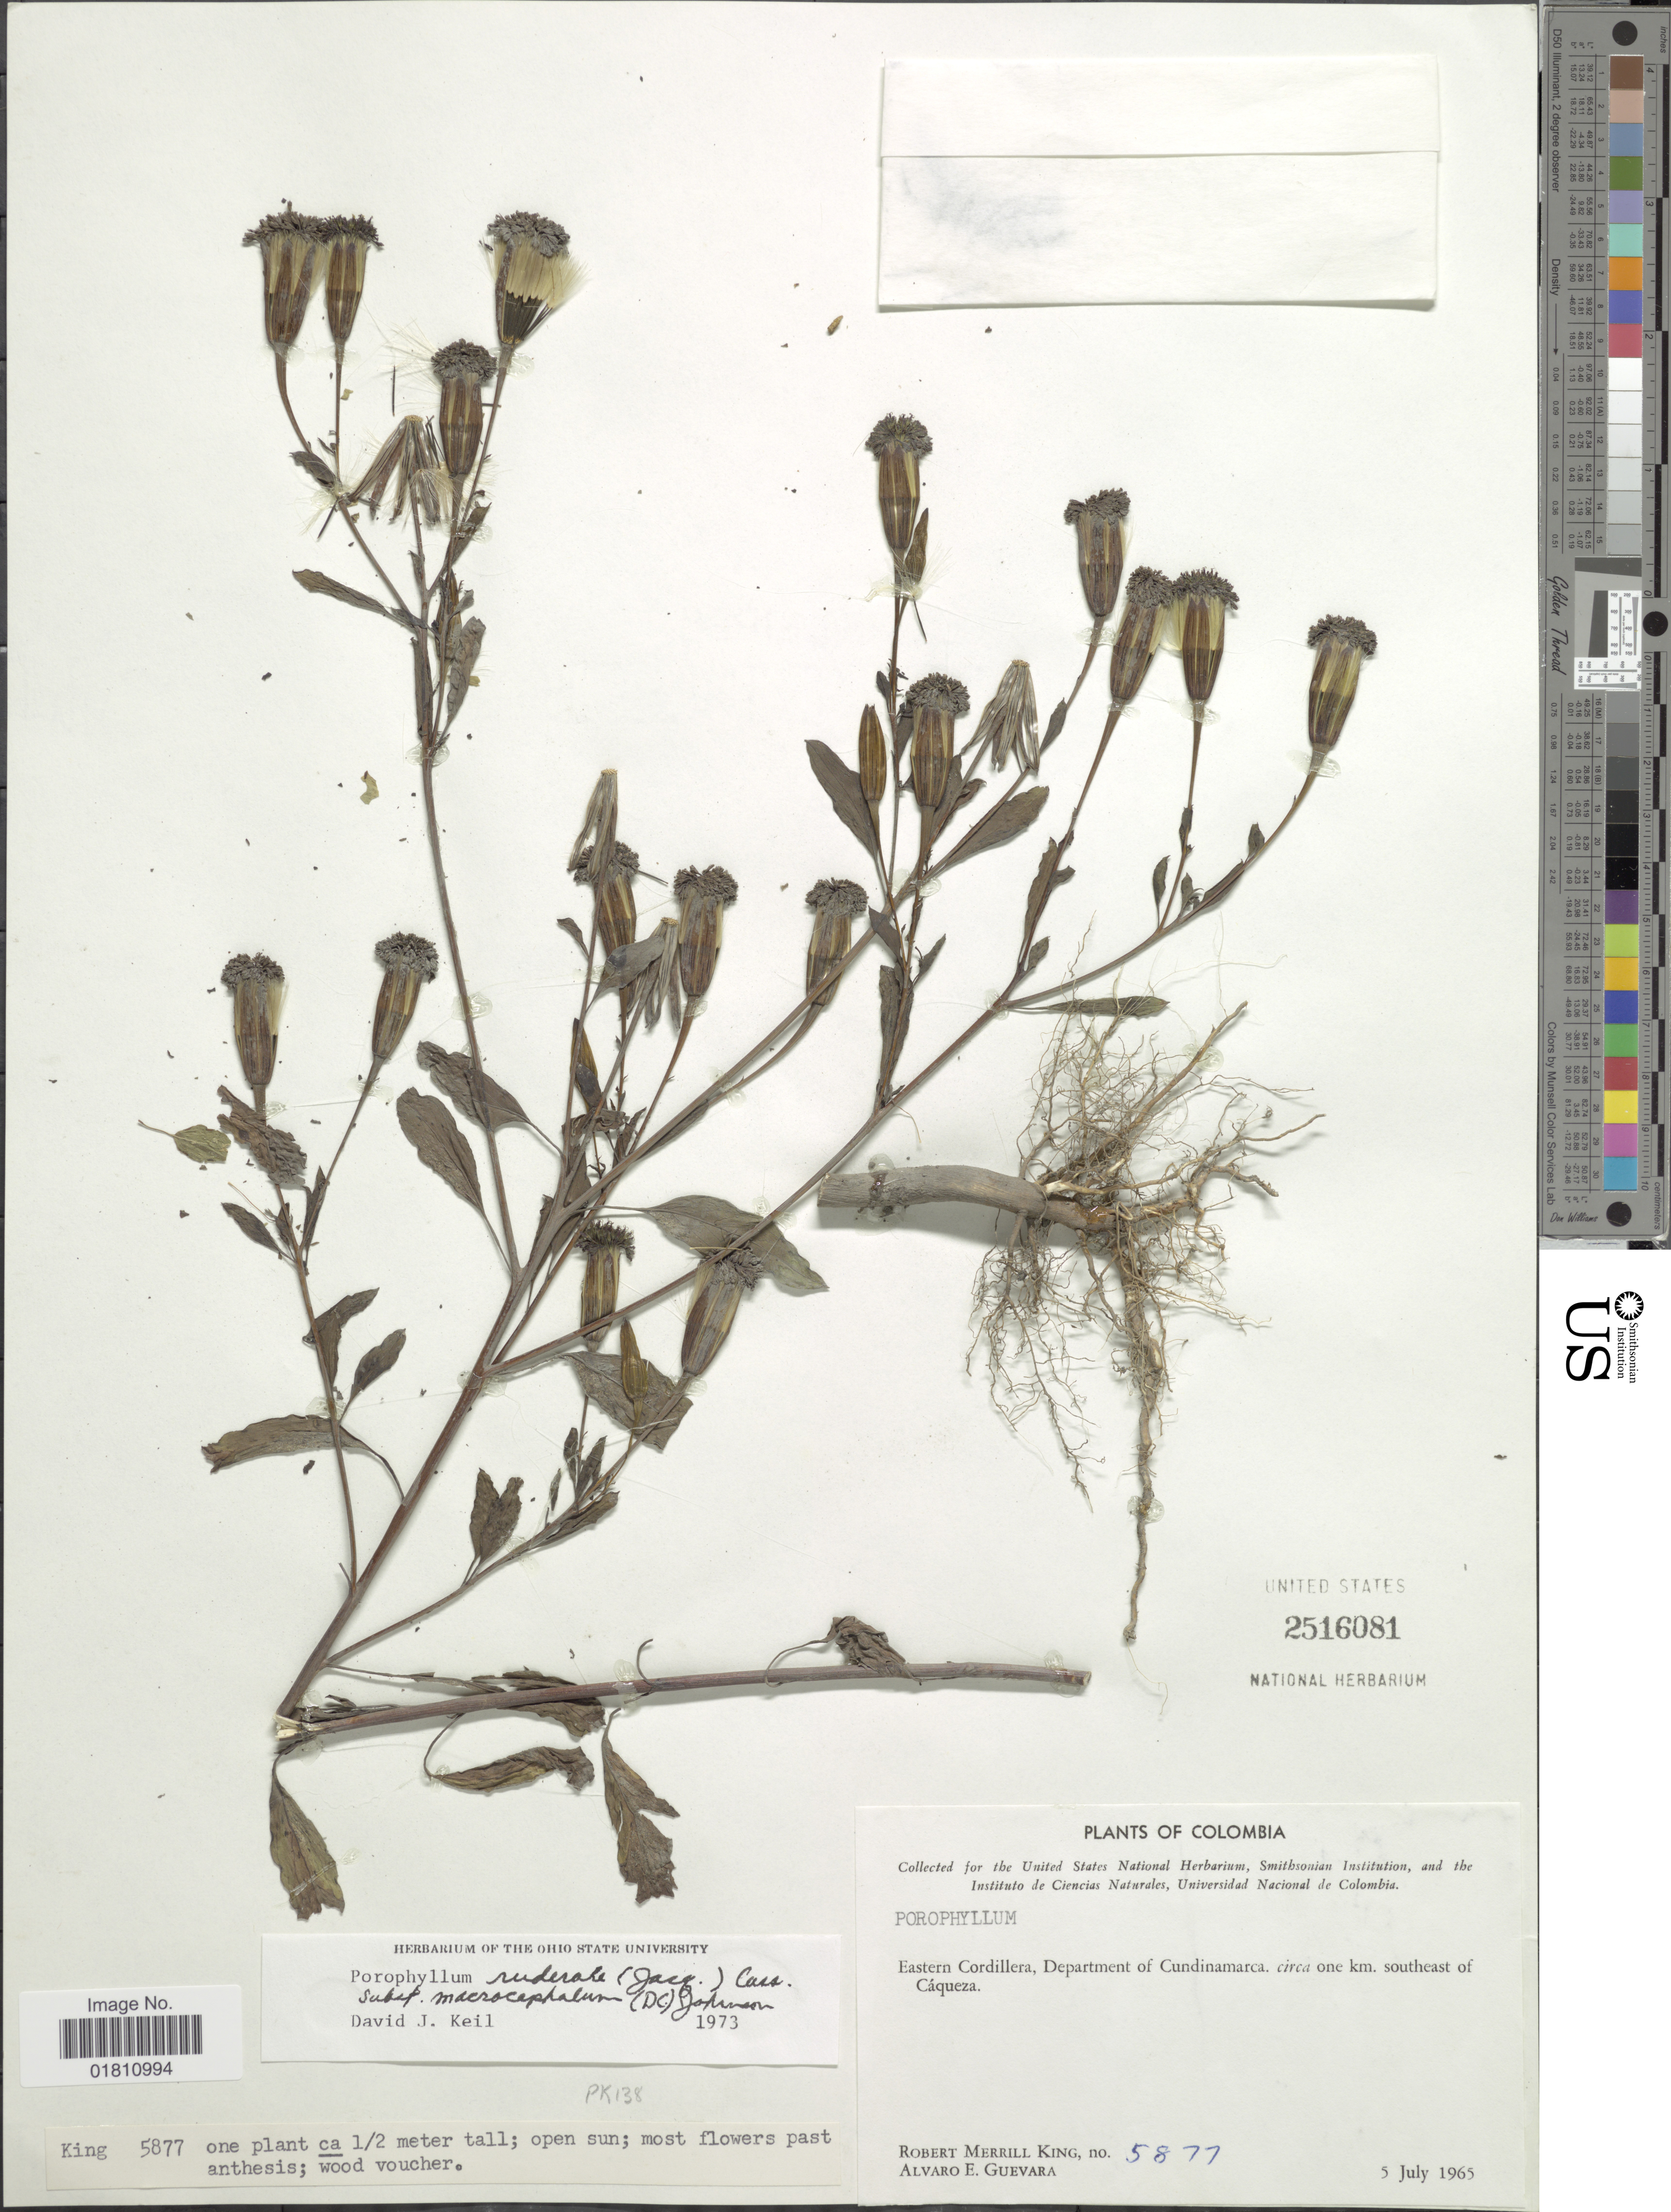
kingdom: Plantae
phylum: Tracheophyta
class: Magnoliopsida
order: Asterales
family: Asteraceae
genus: Porophyllum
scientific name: Porophyllum ruderale subsp. macrocephalum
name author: (DC.) R.R. Johnson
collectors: R. M. King & A. E. Guevara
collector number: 5877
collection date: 1965-07-05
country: Colombia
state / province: Cundinamarca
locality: Eastern Cordillera, Department of Cundinamarca, circa one km. southeast of Cáqueza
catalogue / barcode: US 2516081